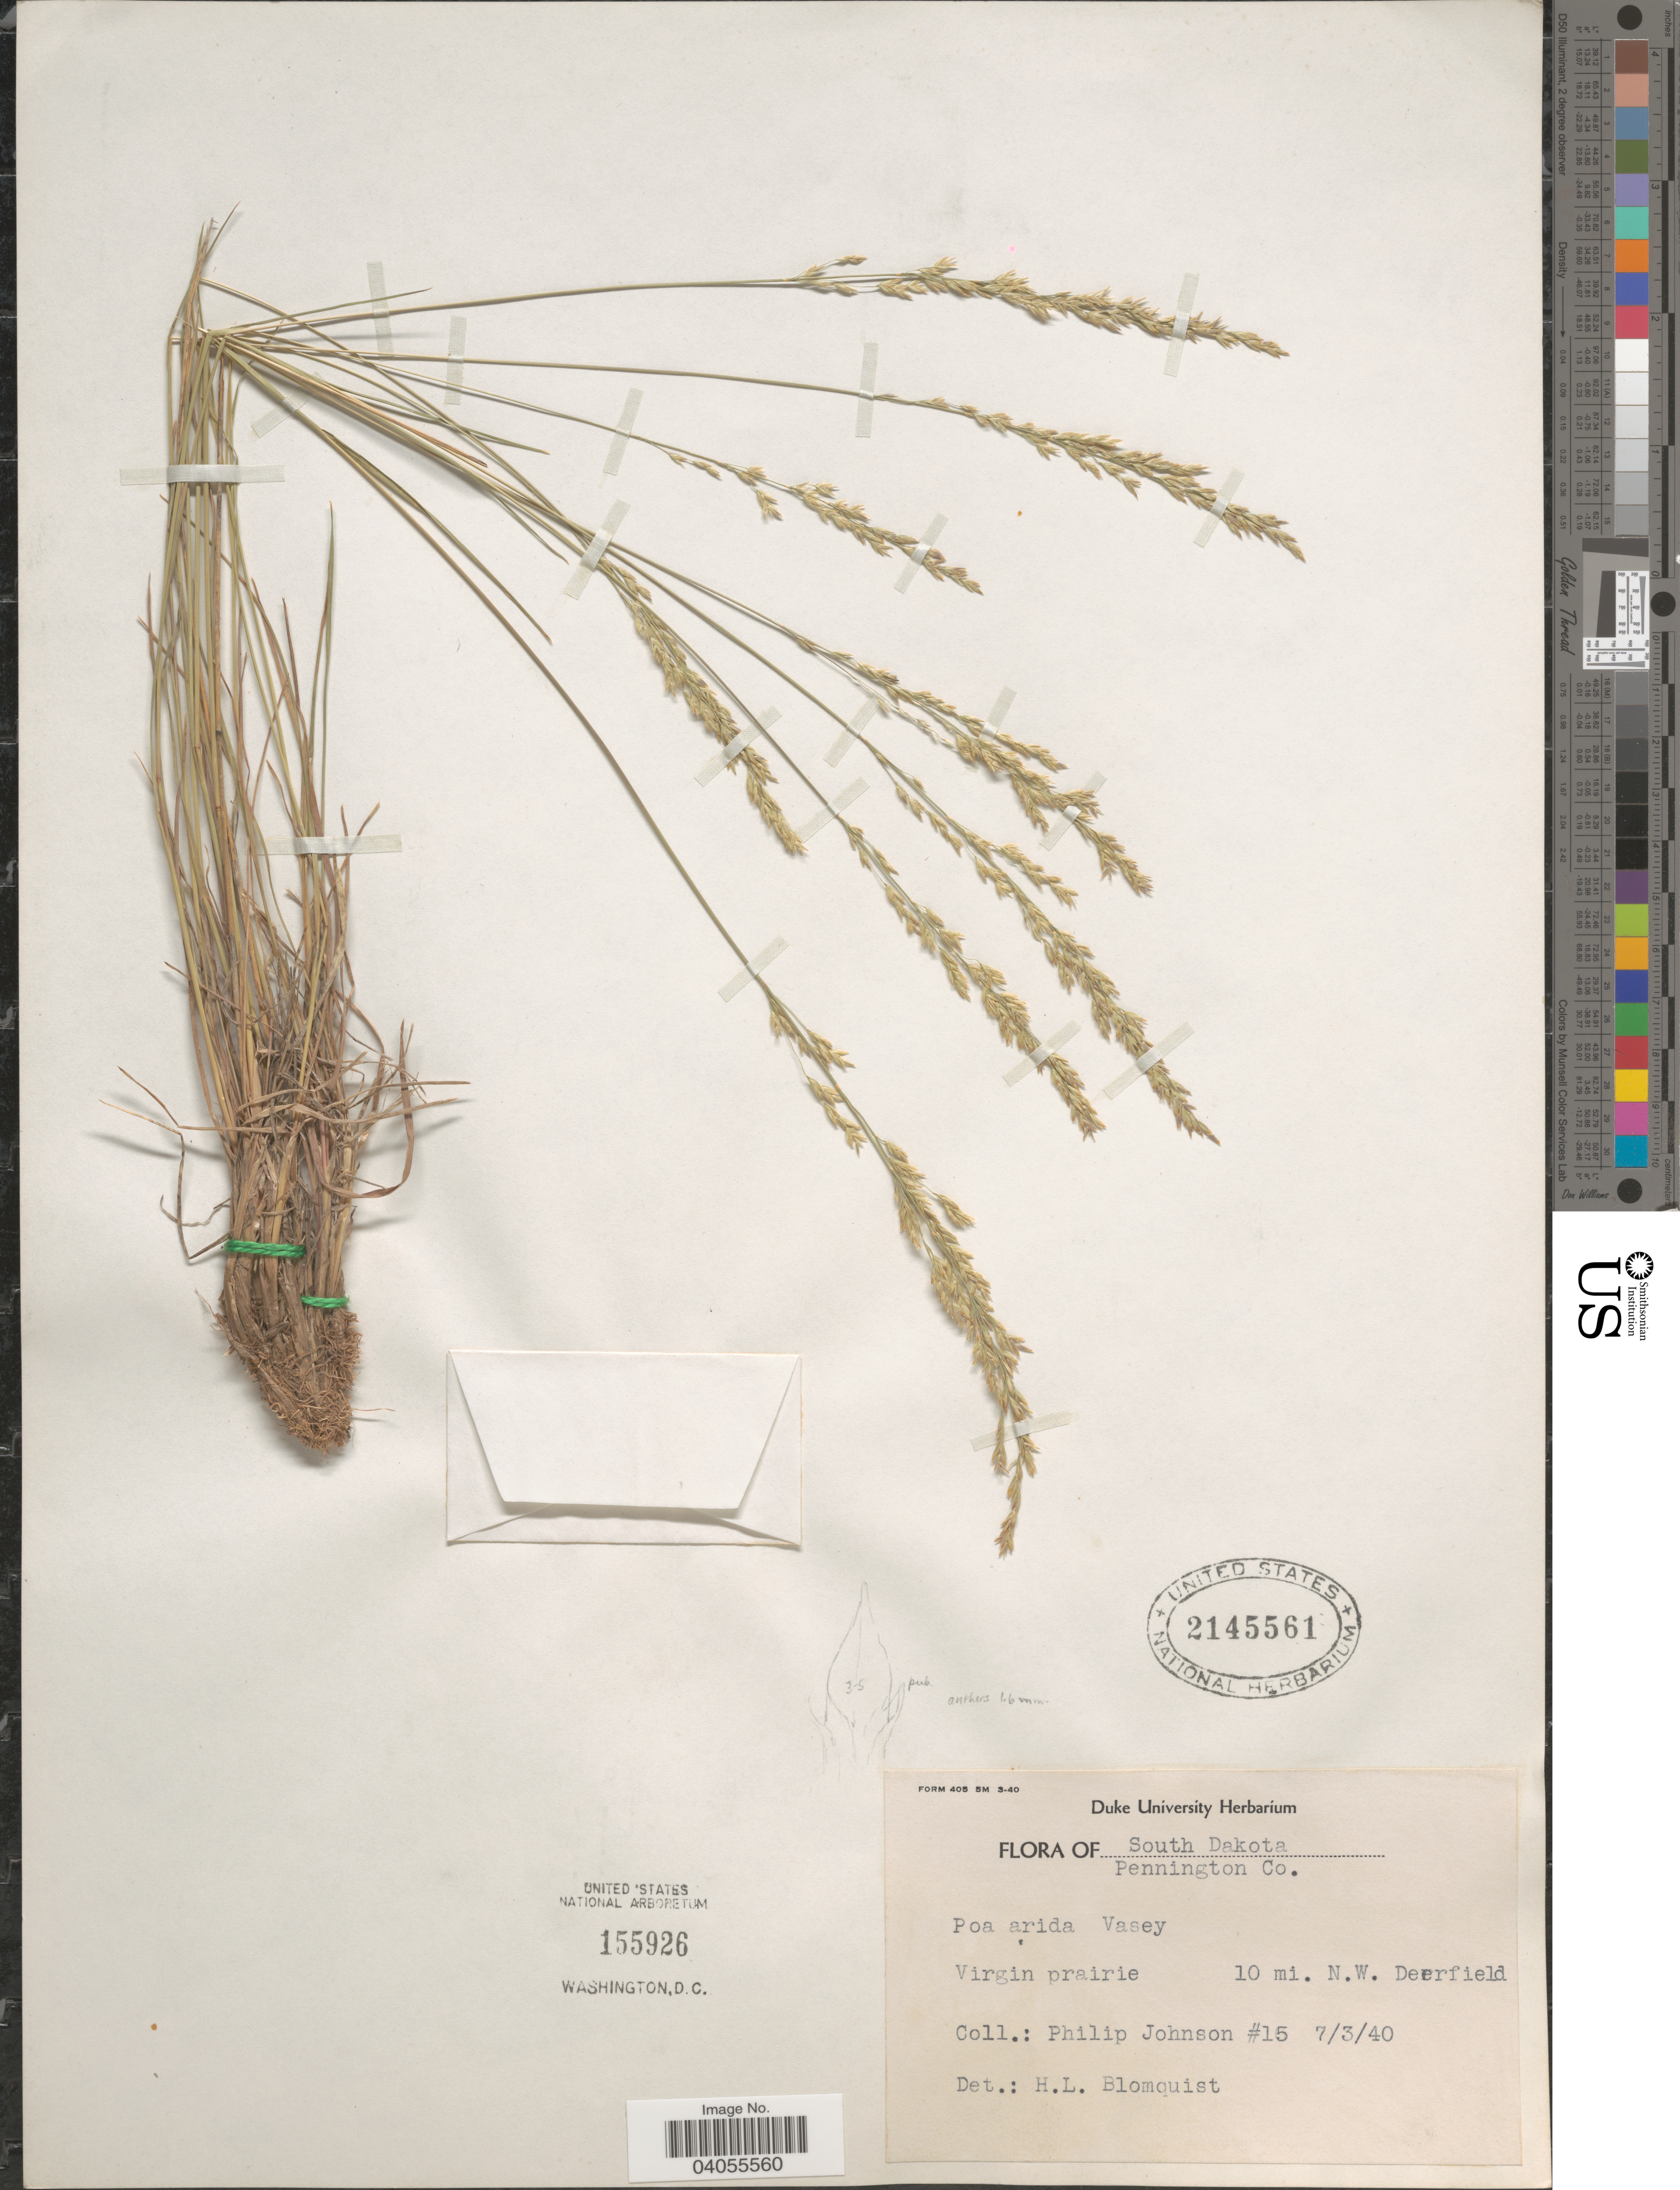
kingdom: Plantae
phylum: Tracheophyta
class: Liliopsida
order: Poales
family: Poaceae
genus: Poa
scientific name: Poa arida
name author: Vasey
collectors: P. Johnson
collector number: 15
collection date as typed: Transcribed d/m/y: 3/7/40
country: United States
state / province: South Dakota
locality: Pennington Co. Virgin prairie. 10 mi. N.W. Deerfield.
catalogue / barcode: US 2145561